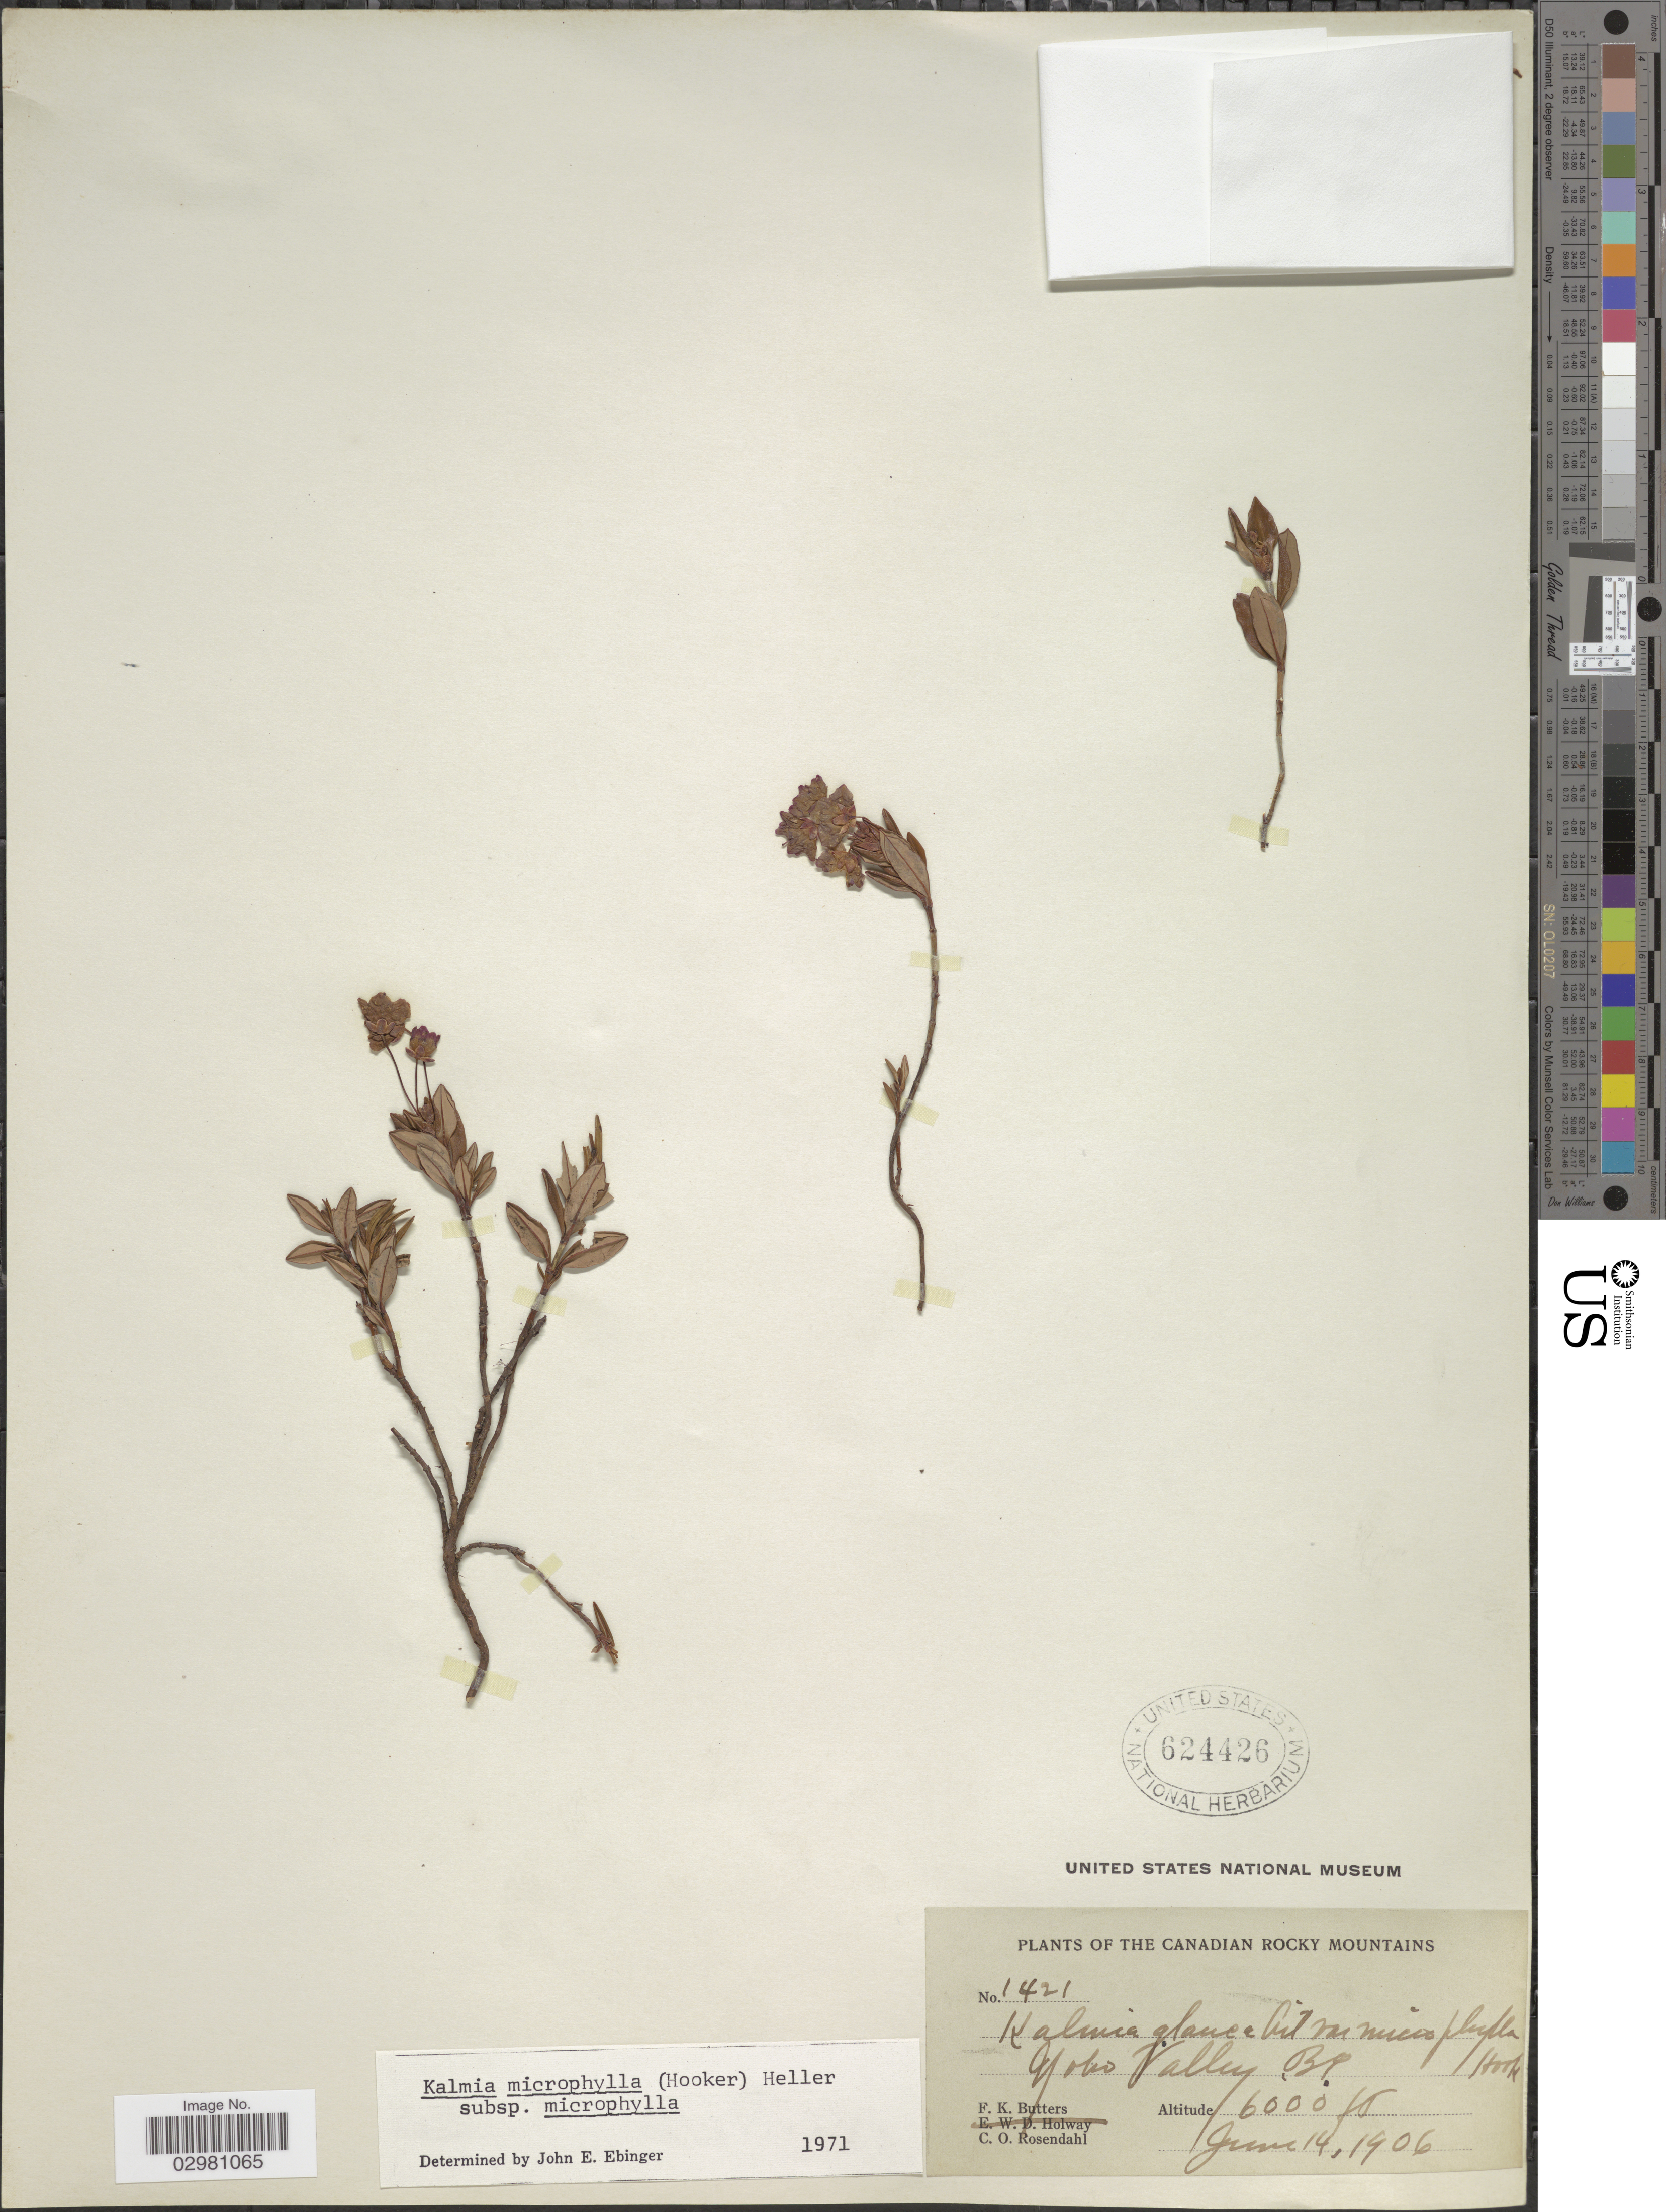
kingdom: Plantae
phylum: Tracheophyta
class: Magnoliopsida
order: Ericales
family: Ericaceae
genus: Kalmia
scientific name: Kalmia microphylla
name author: (Hook.) A. Heller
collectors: F. K. Butters & C. O. Rosendahl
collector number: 1421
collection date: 1906-06-14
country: Canada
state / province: British Columbia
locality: Canadian Rocky Mountains. Yoko Valley, BC.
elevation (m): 1829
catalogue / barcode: US 624426